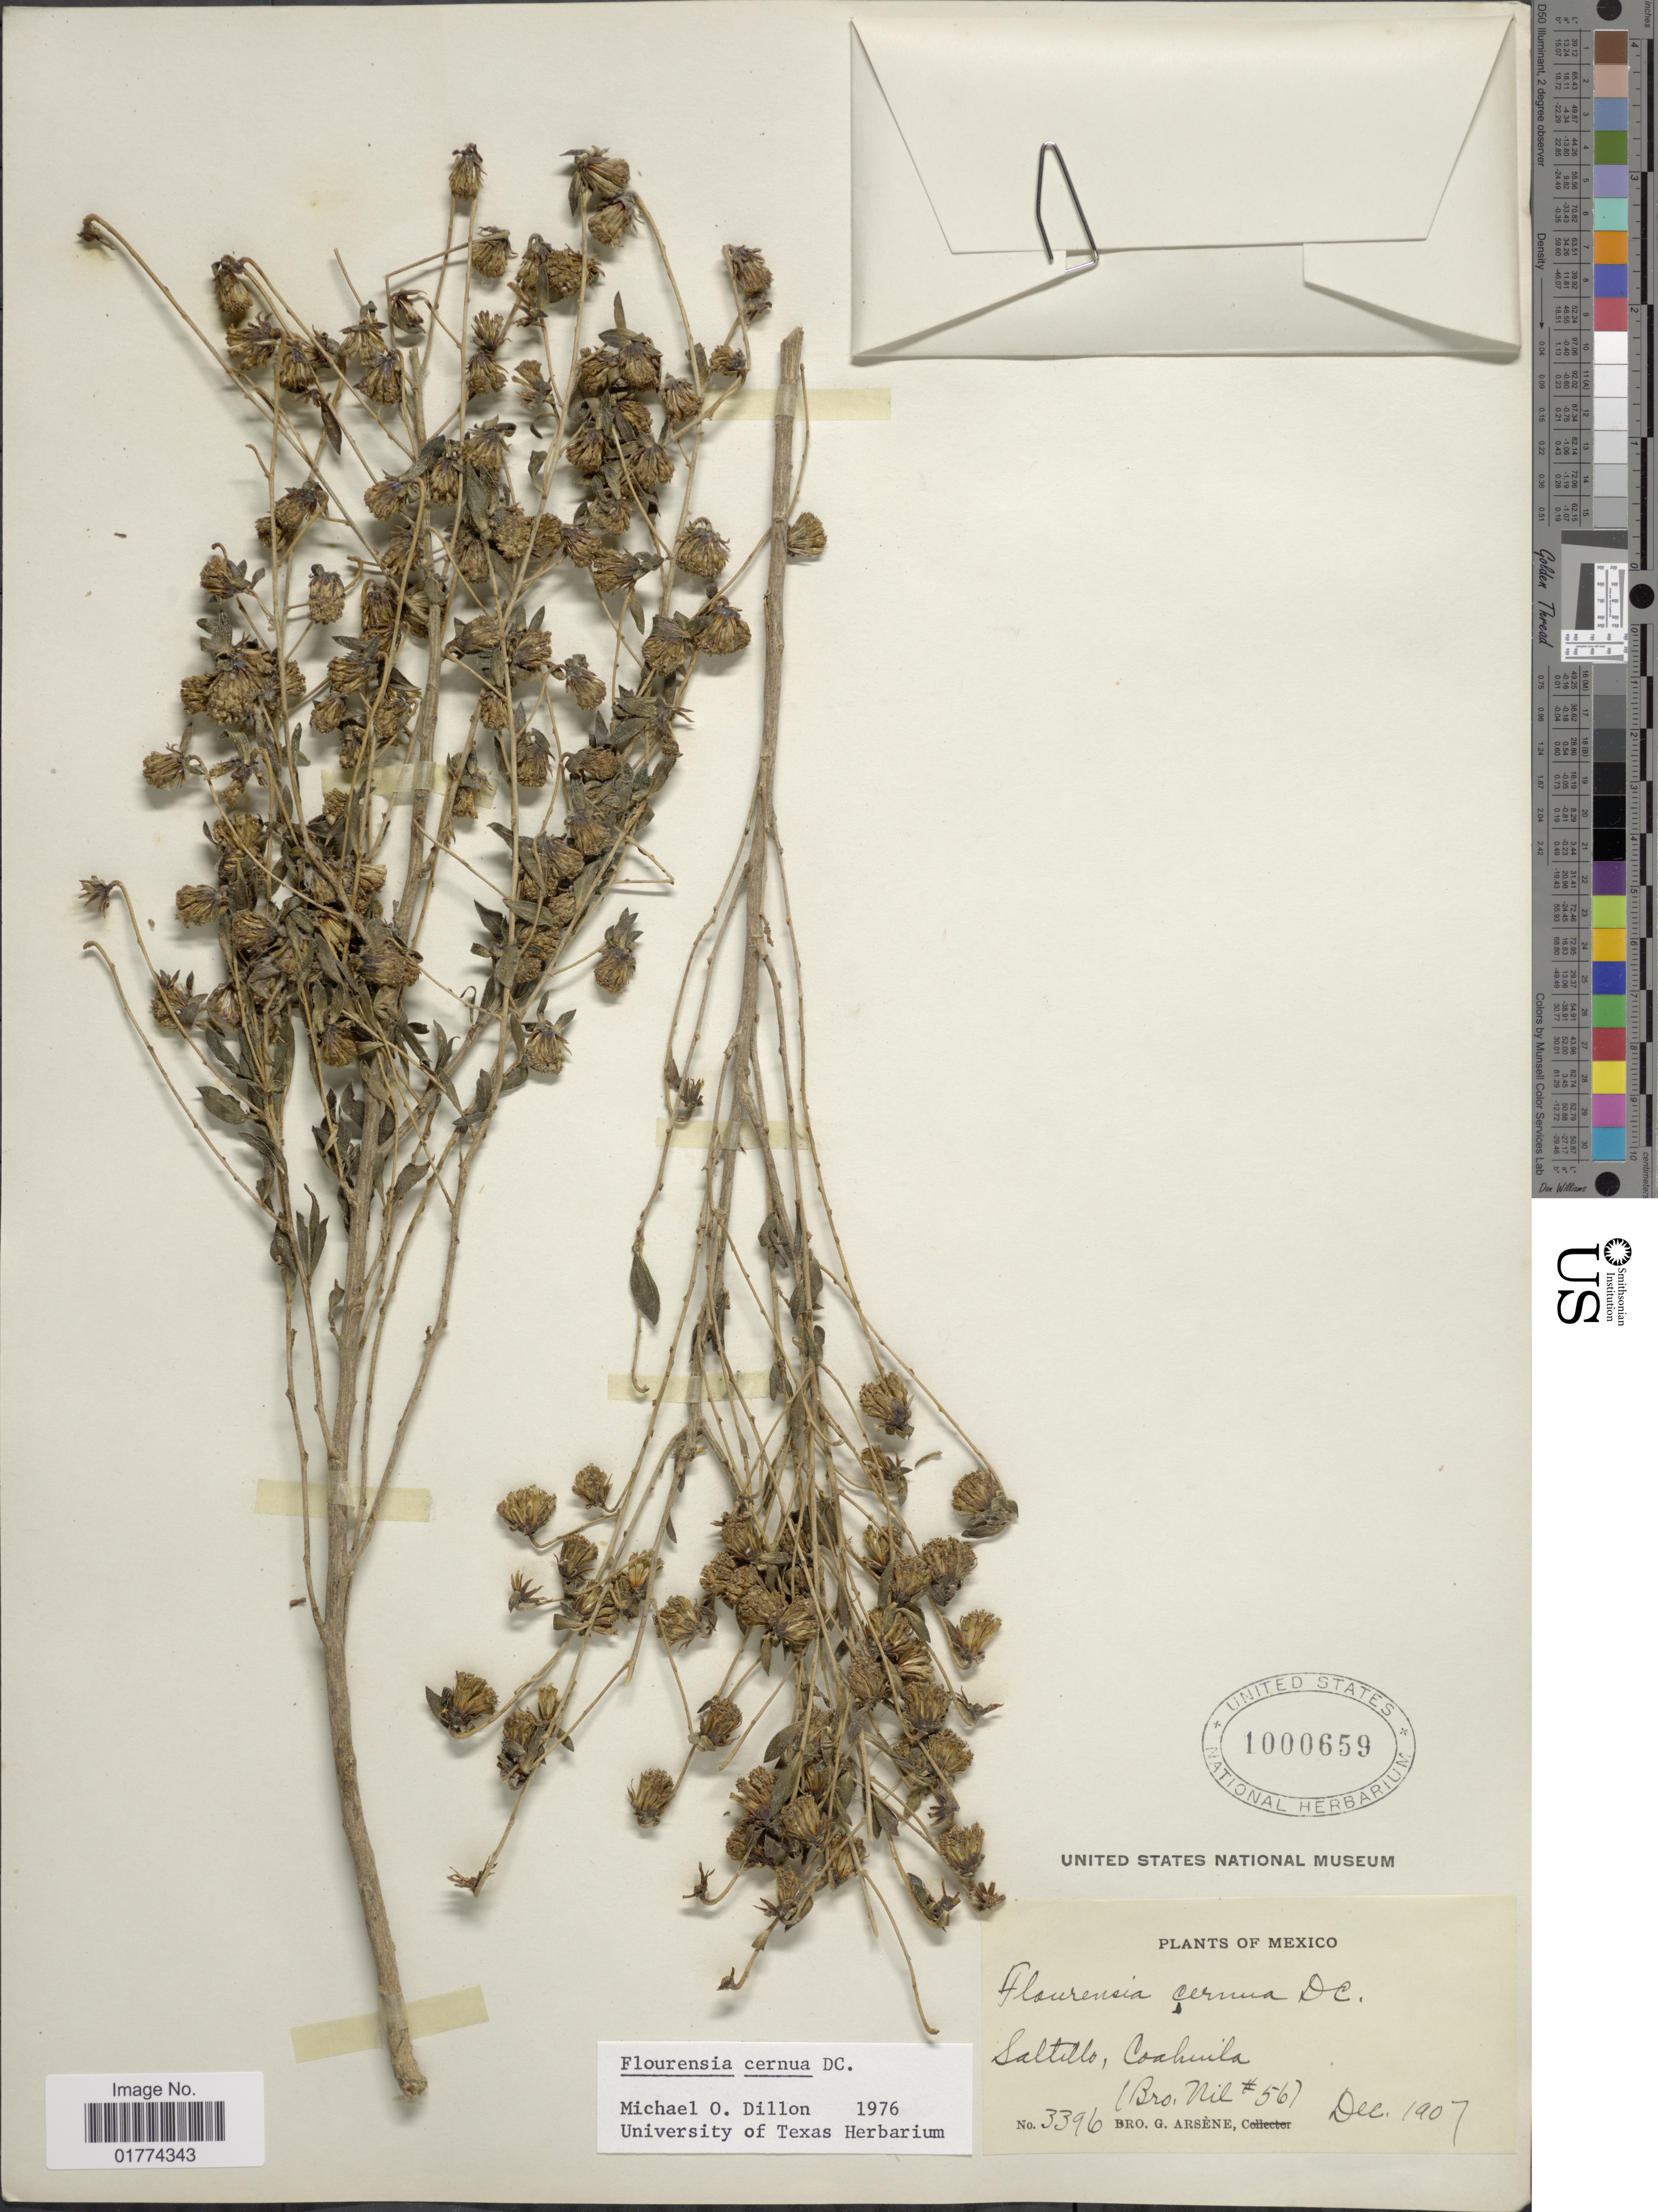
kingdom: Plantae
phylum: Tracheophyta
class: Magnoliopsida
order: Asterales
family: Asteraceae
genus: Flourensia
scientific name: Flourensia cernua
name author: DC.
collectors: Bro. Nil & Bro. G. Arsène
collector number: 3396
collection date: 1907-12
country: Mexico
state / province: Coahuila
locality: Saltillo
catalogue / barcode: US 1000659